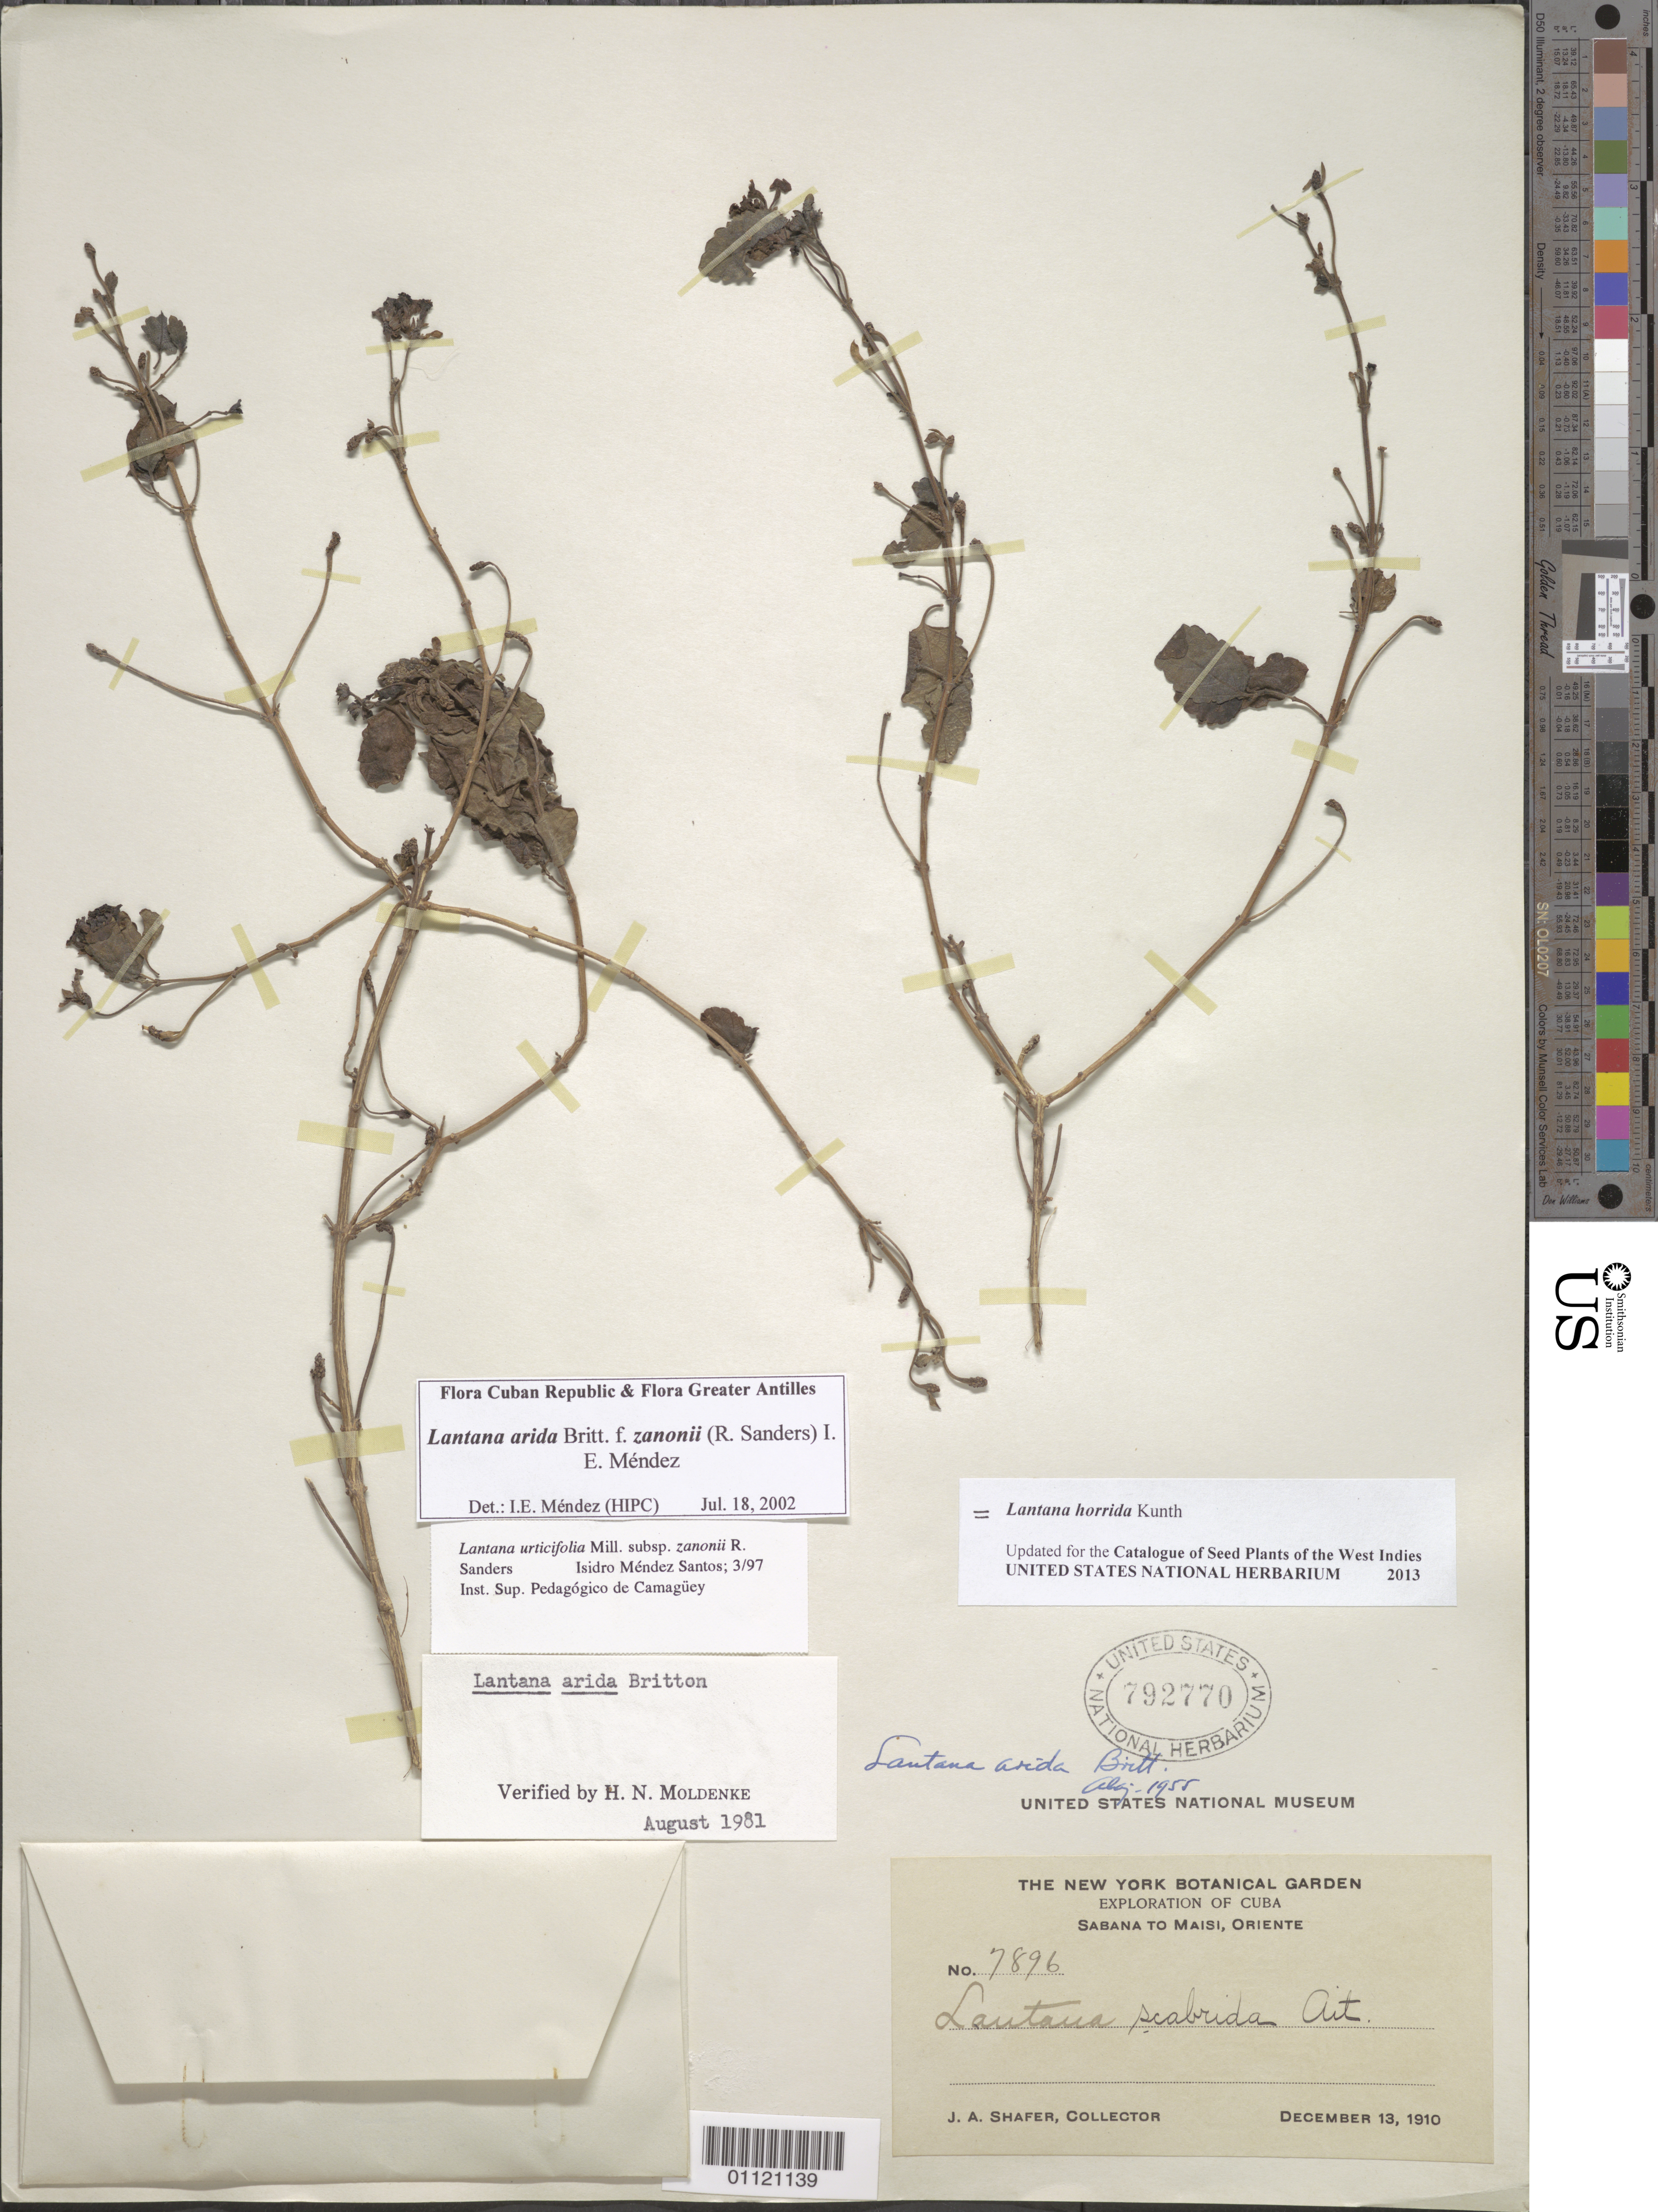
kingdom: Plantae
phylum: Tracheophyta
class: Magnoliopsida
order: Lamiales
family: Verbenaceae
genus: Lantana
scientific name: Lantana horrida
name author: Kunth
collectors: J. A. Shafer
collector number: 7896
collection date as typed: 13 Dec 1910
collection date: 1910-12-13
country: Cuba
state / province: Guantánamo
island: Cuba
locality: Sabana to Maisi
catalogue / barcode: US 792770